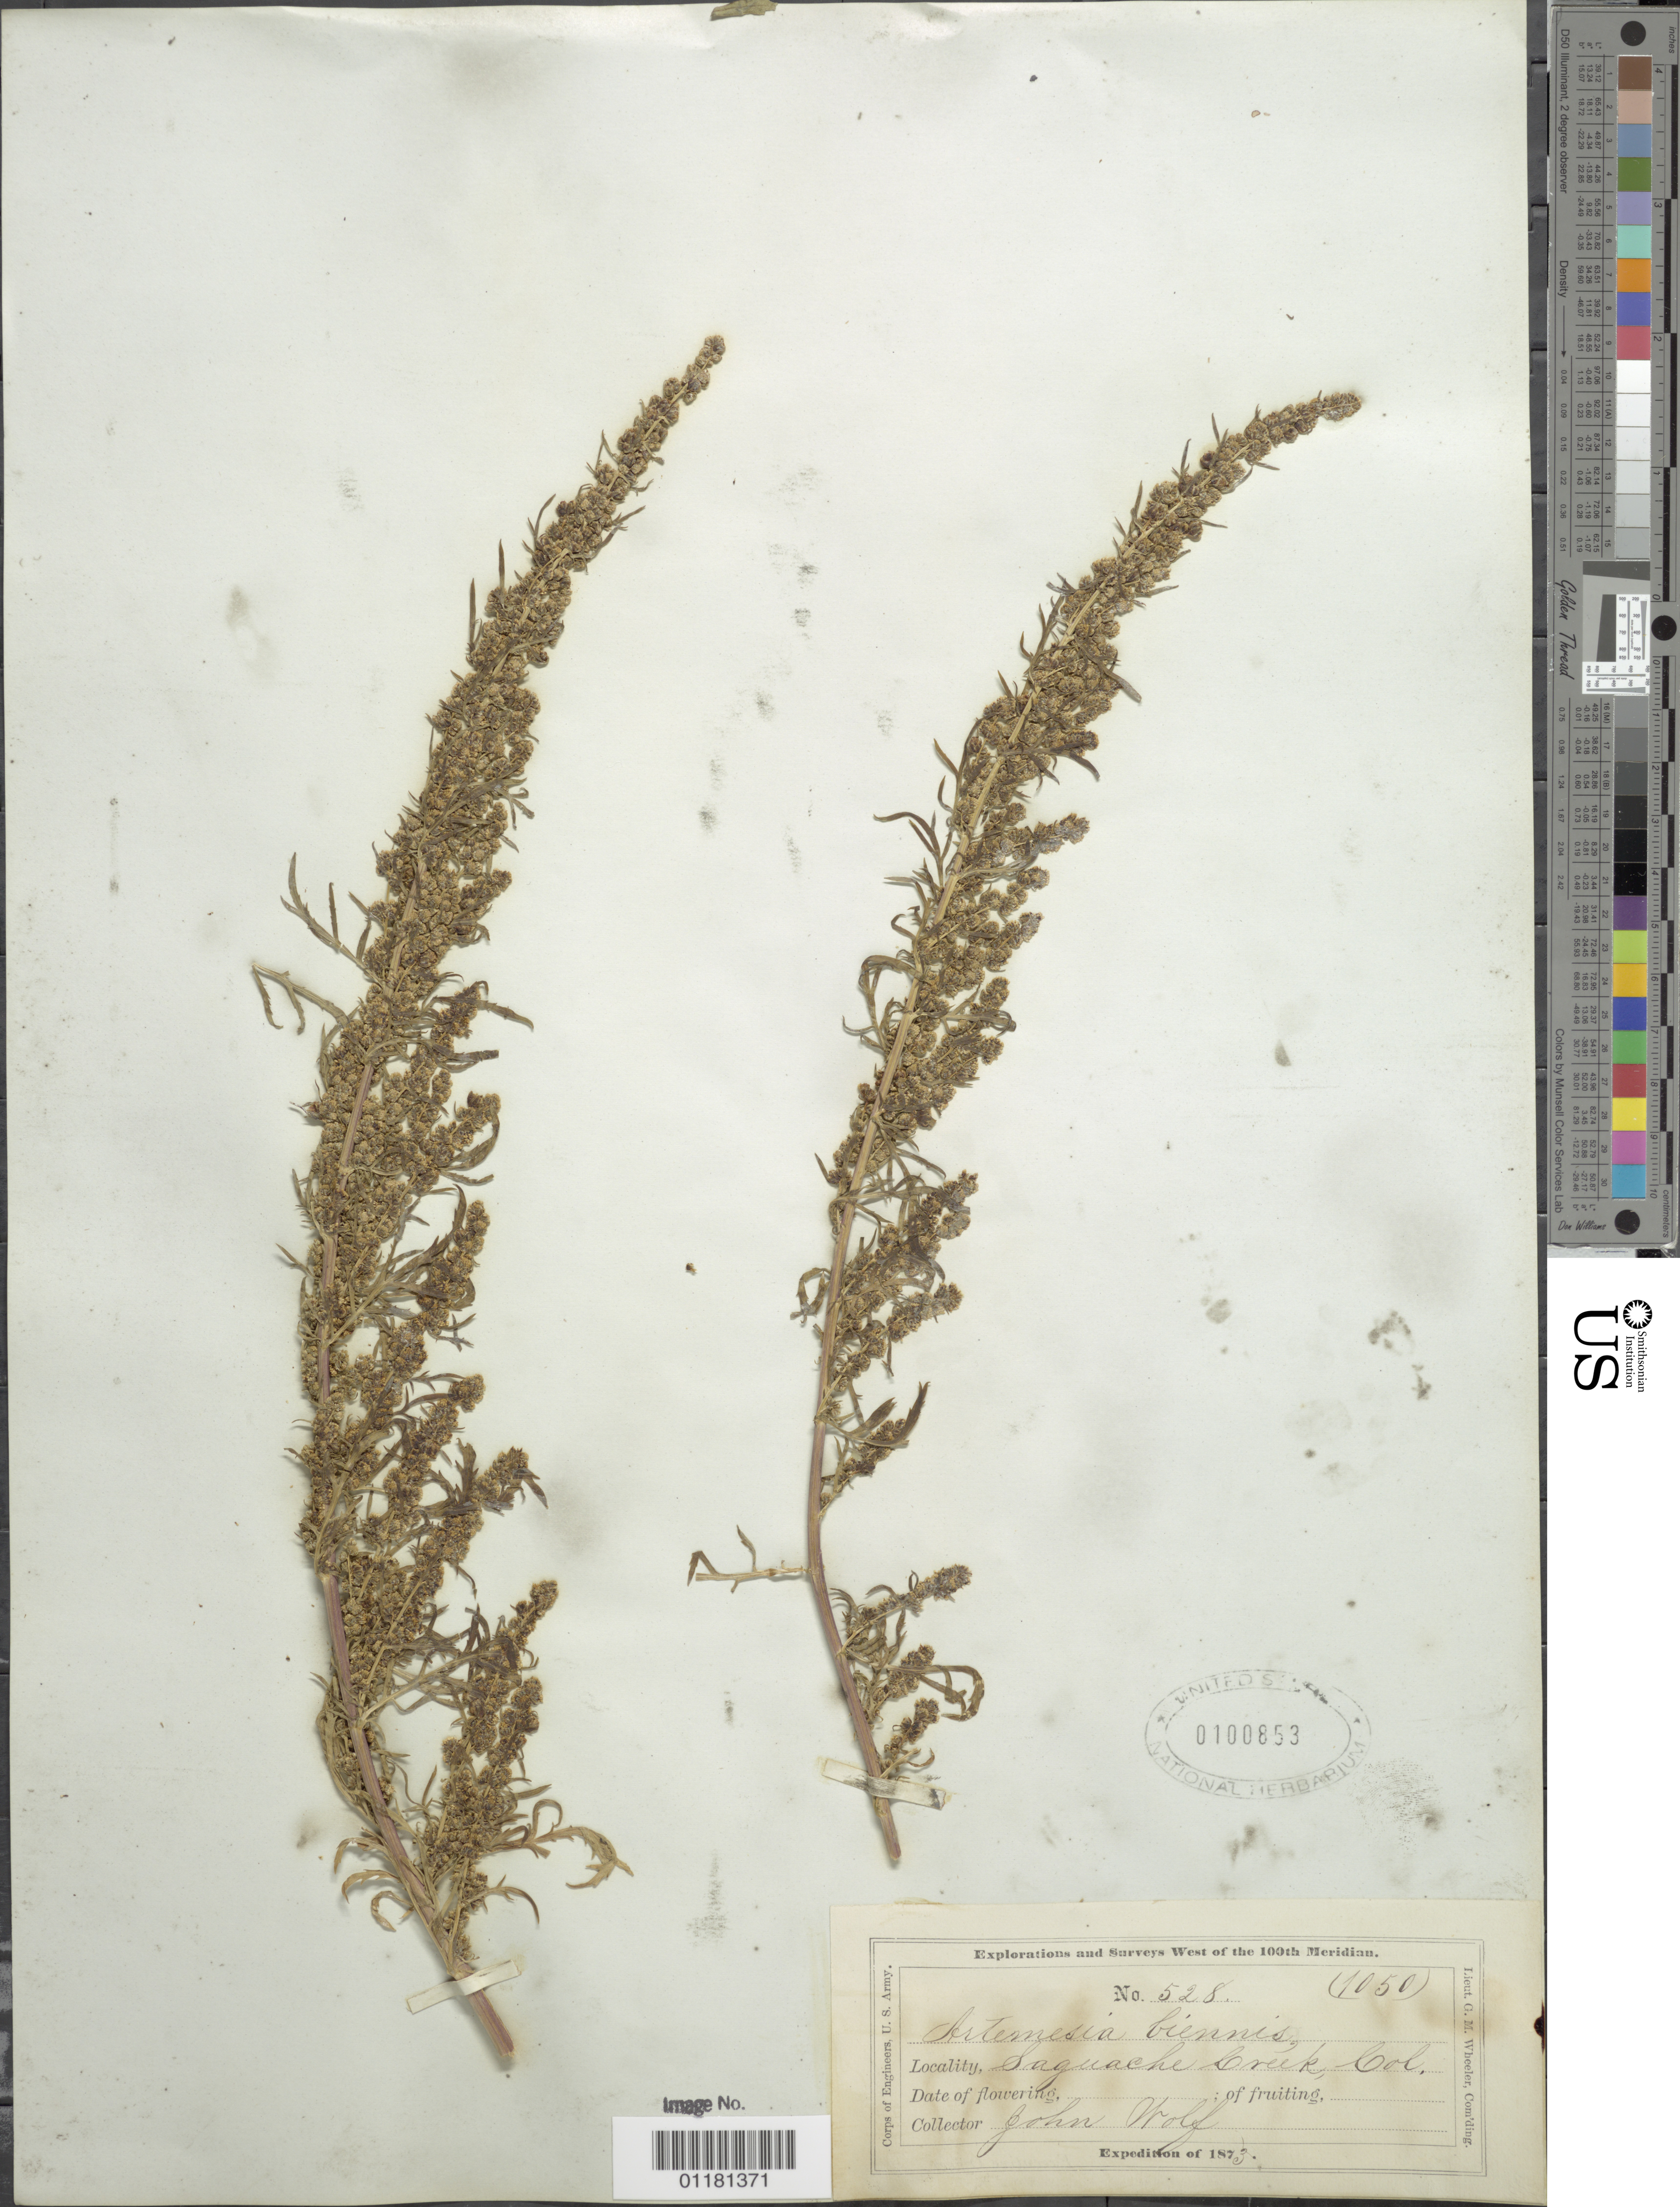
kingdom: Plantae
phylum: Tracheophyta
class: Magnoliopsida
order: Asterales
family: Asteraceae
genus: Artemisia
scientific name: Artemisia biennis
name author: Willd.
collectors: J. Wolf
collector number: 528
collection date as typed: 1873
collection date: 1873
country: United States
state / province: Colorado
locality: Saguache Creek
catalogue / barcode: US 100853